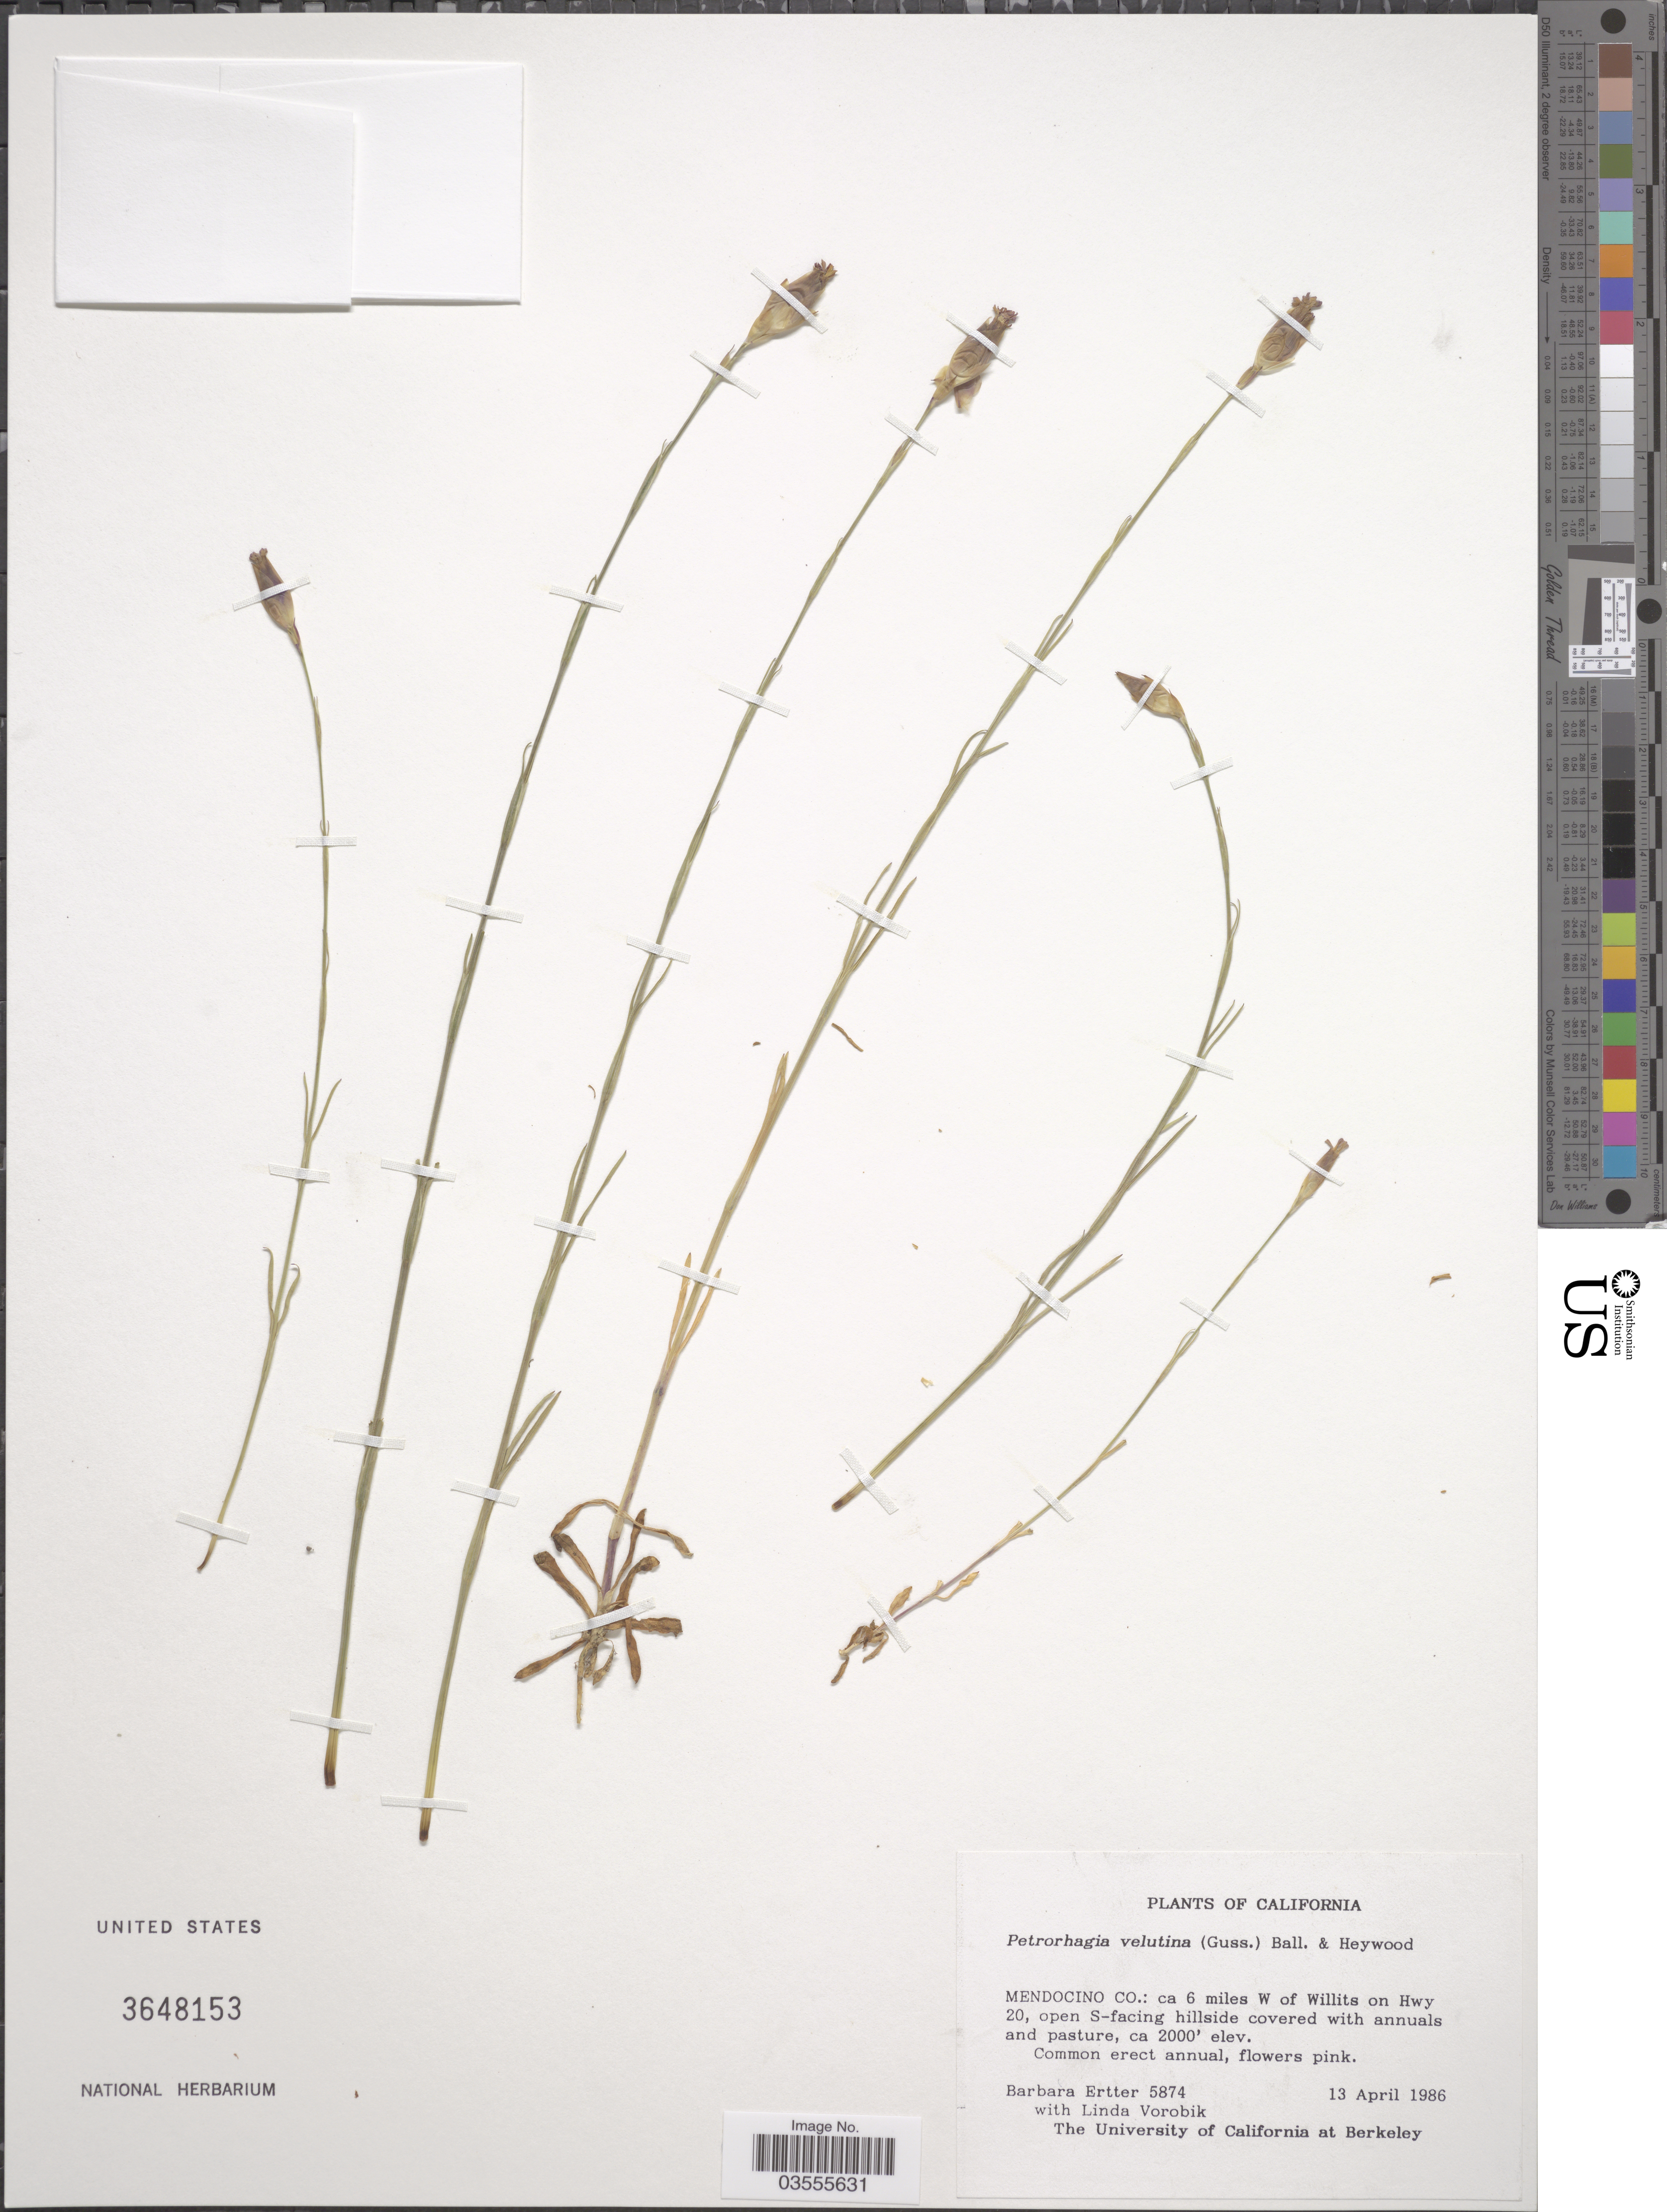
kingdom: Plantae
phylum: Tracheophyta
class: Magnoliopsida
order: Caryophyllales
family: Caryophyllaceae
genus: Petrorhagia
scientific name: Petrorhagia velutina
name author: (Guss.) P.W. Ball & Heywood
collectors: B. Ertter & L. Vorobik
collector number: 5874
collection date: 1986-04-13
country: United States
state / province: California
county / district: Mendocino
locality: Mendocino Co.: ca 6 miles W of Willits on Hwy 20.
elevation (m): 610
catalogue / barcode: US 3648153